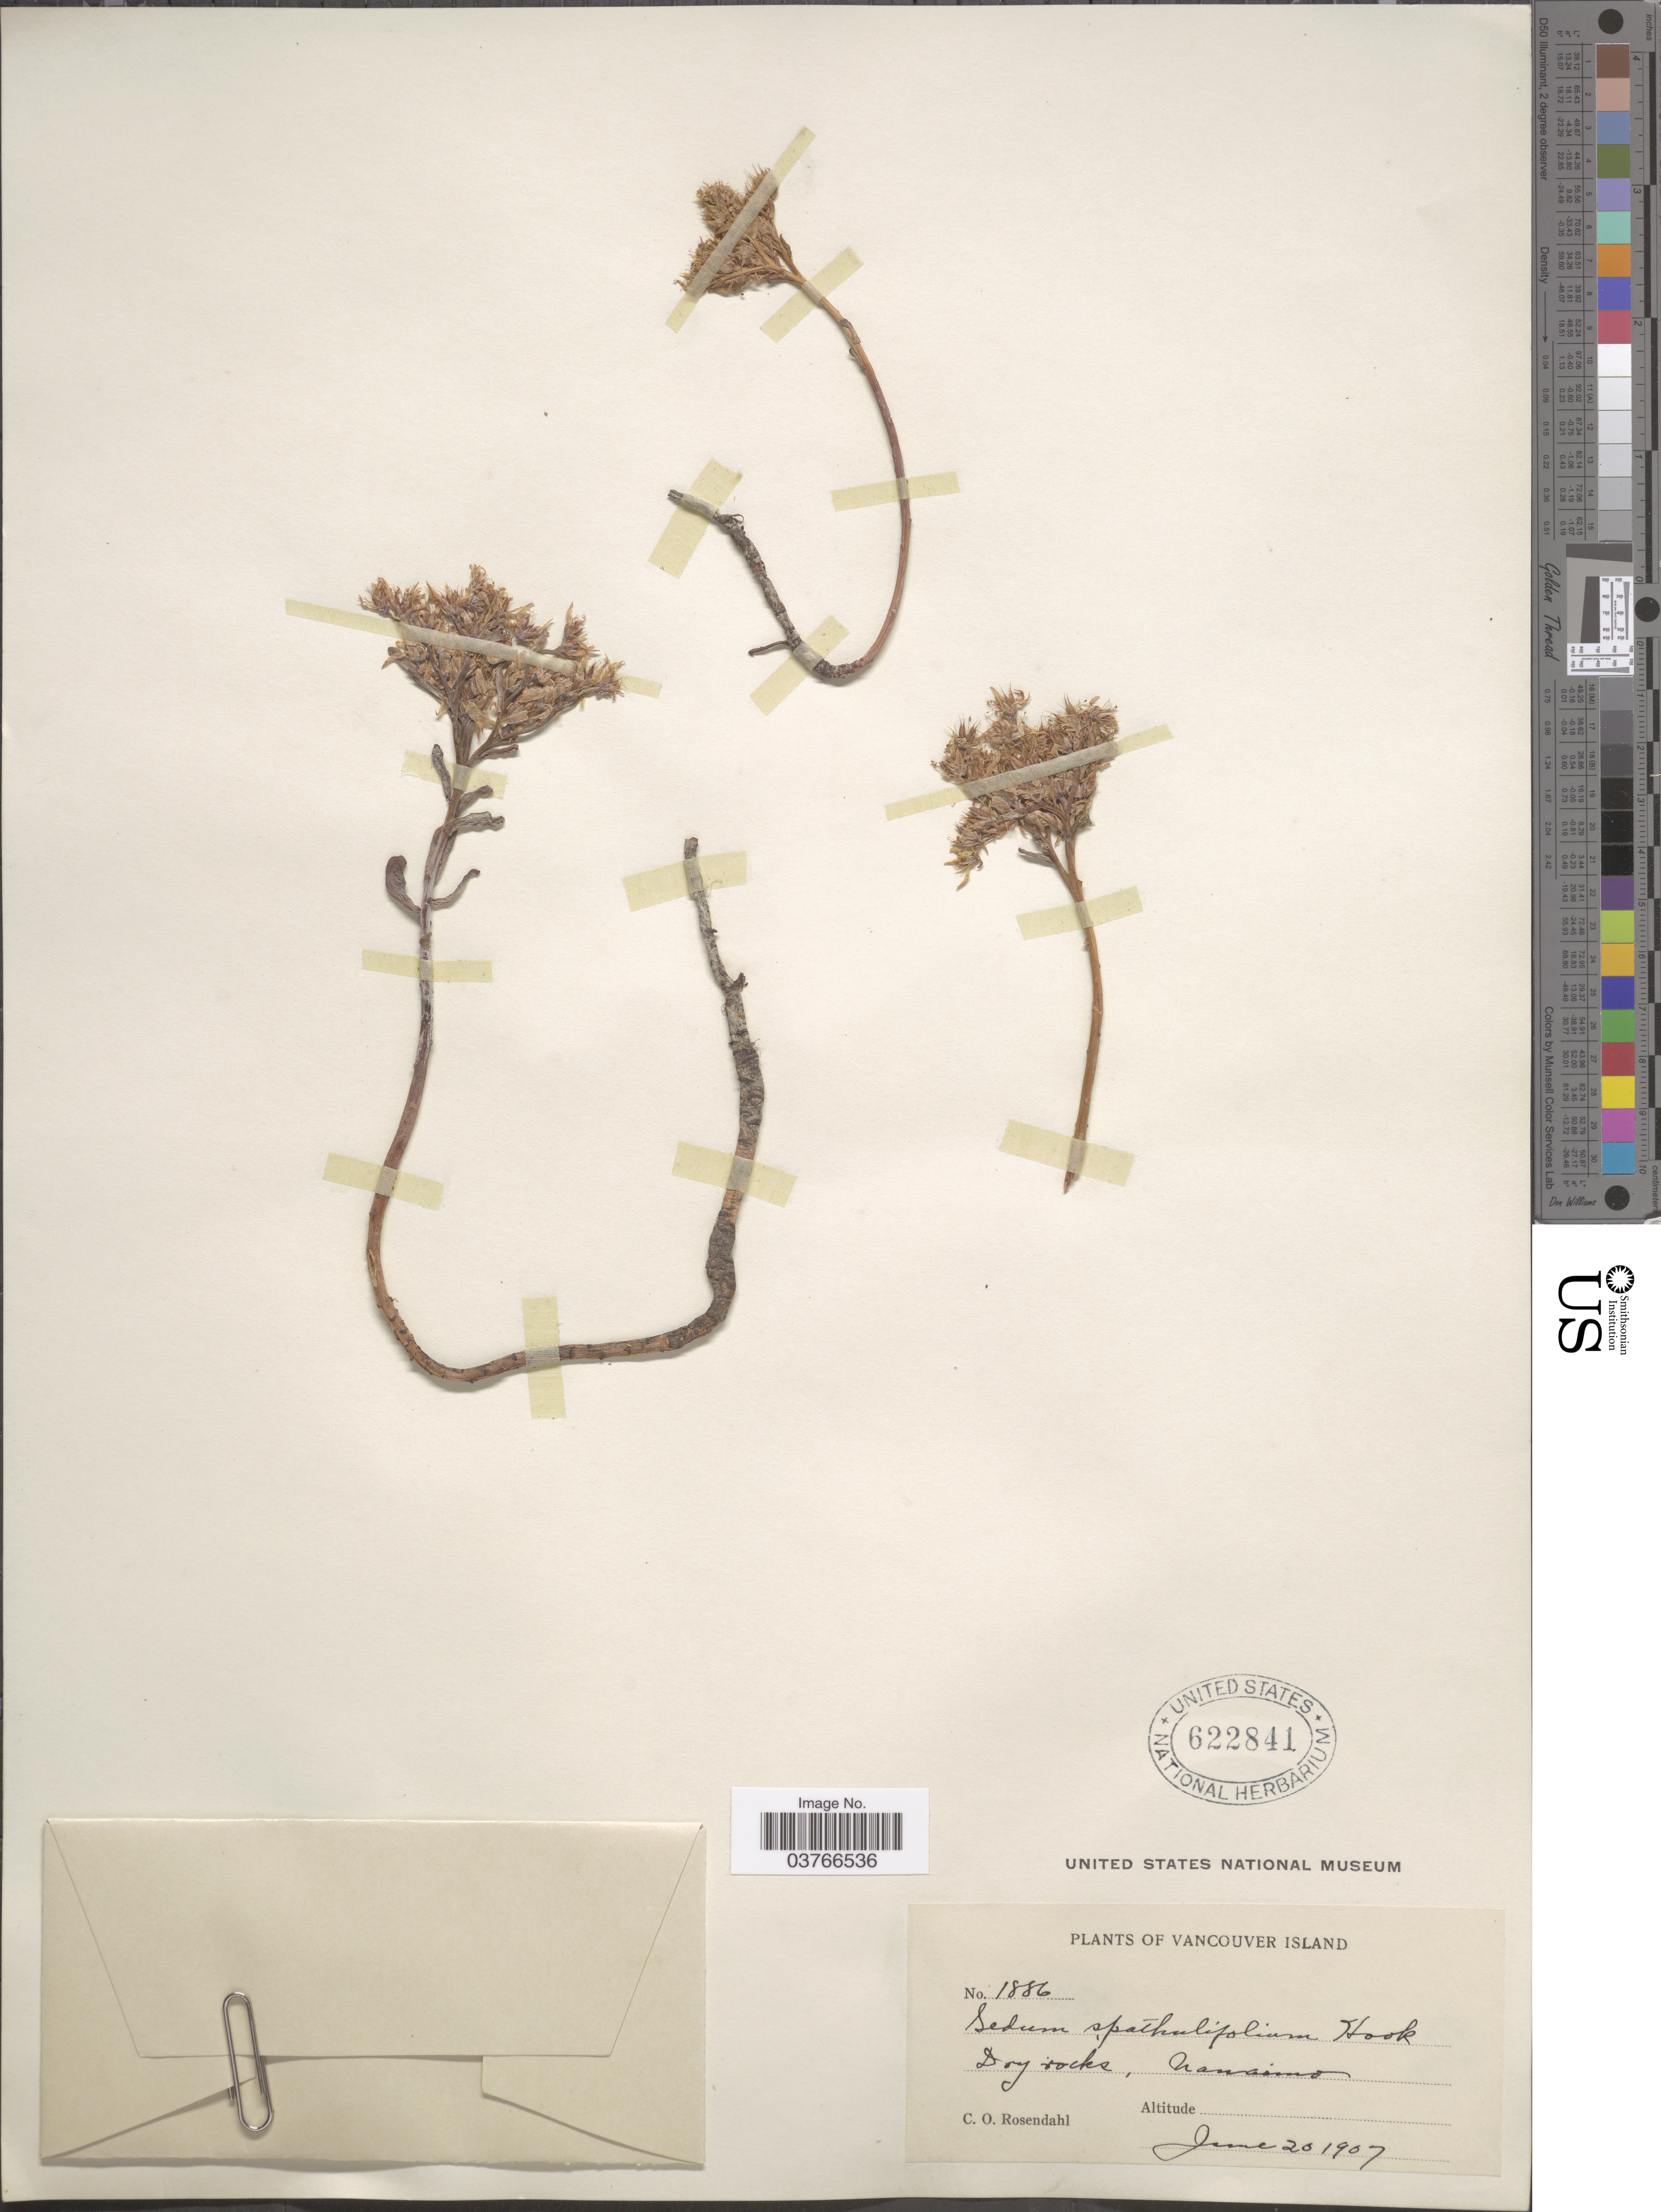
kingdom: Plantae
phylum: Tracheophyta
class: Magnoliopsida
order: Saxifragales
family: Crassulaceae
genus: Sedum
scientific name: Sedum spathulifolium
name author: Hook.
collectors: C. O. Rosendahl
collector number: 1886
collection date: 1907-06-20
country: Canada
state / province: British Columbia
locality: Vancouver Island. Nanaimo.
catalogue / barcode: US 622841